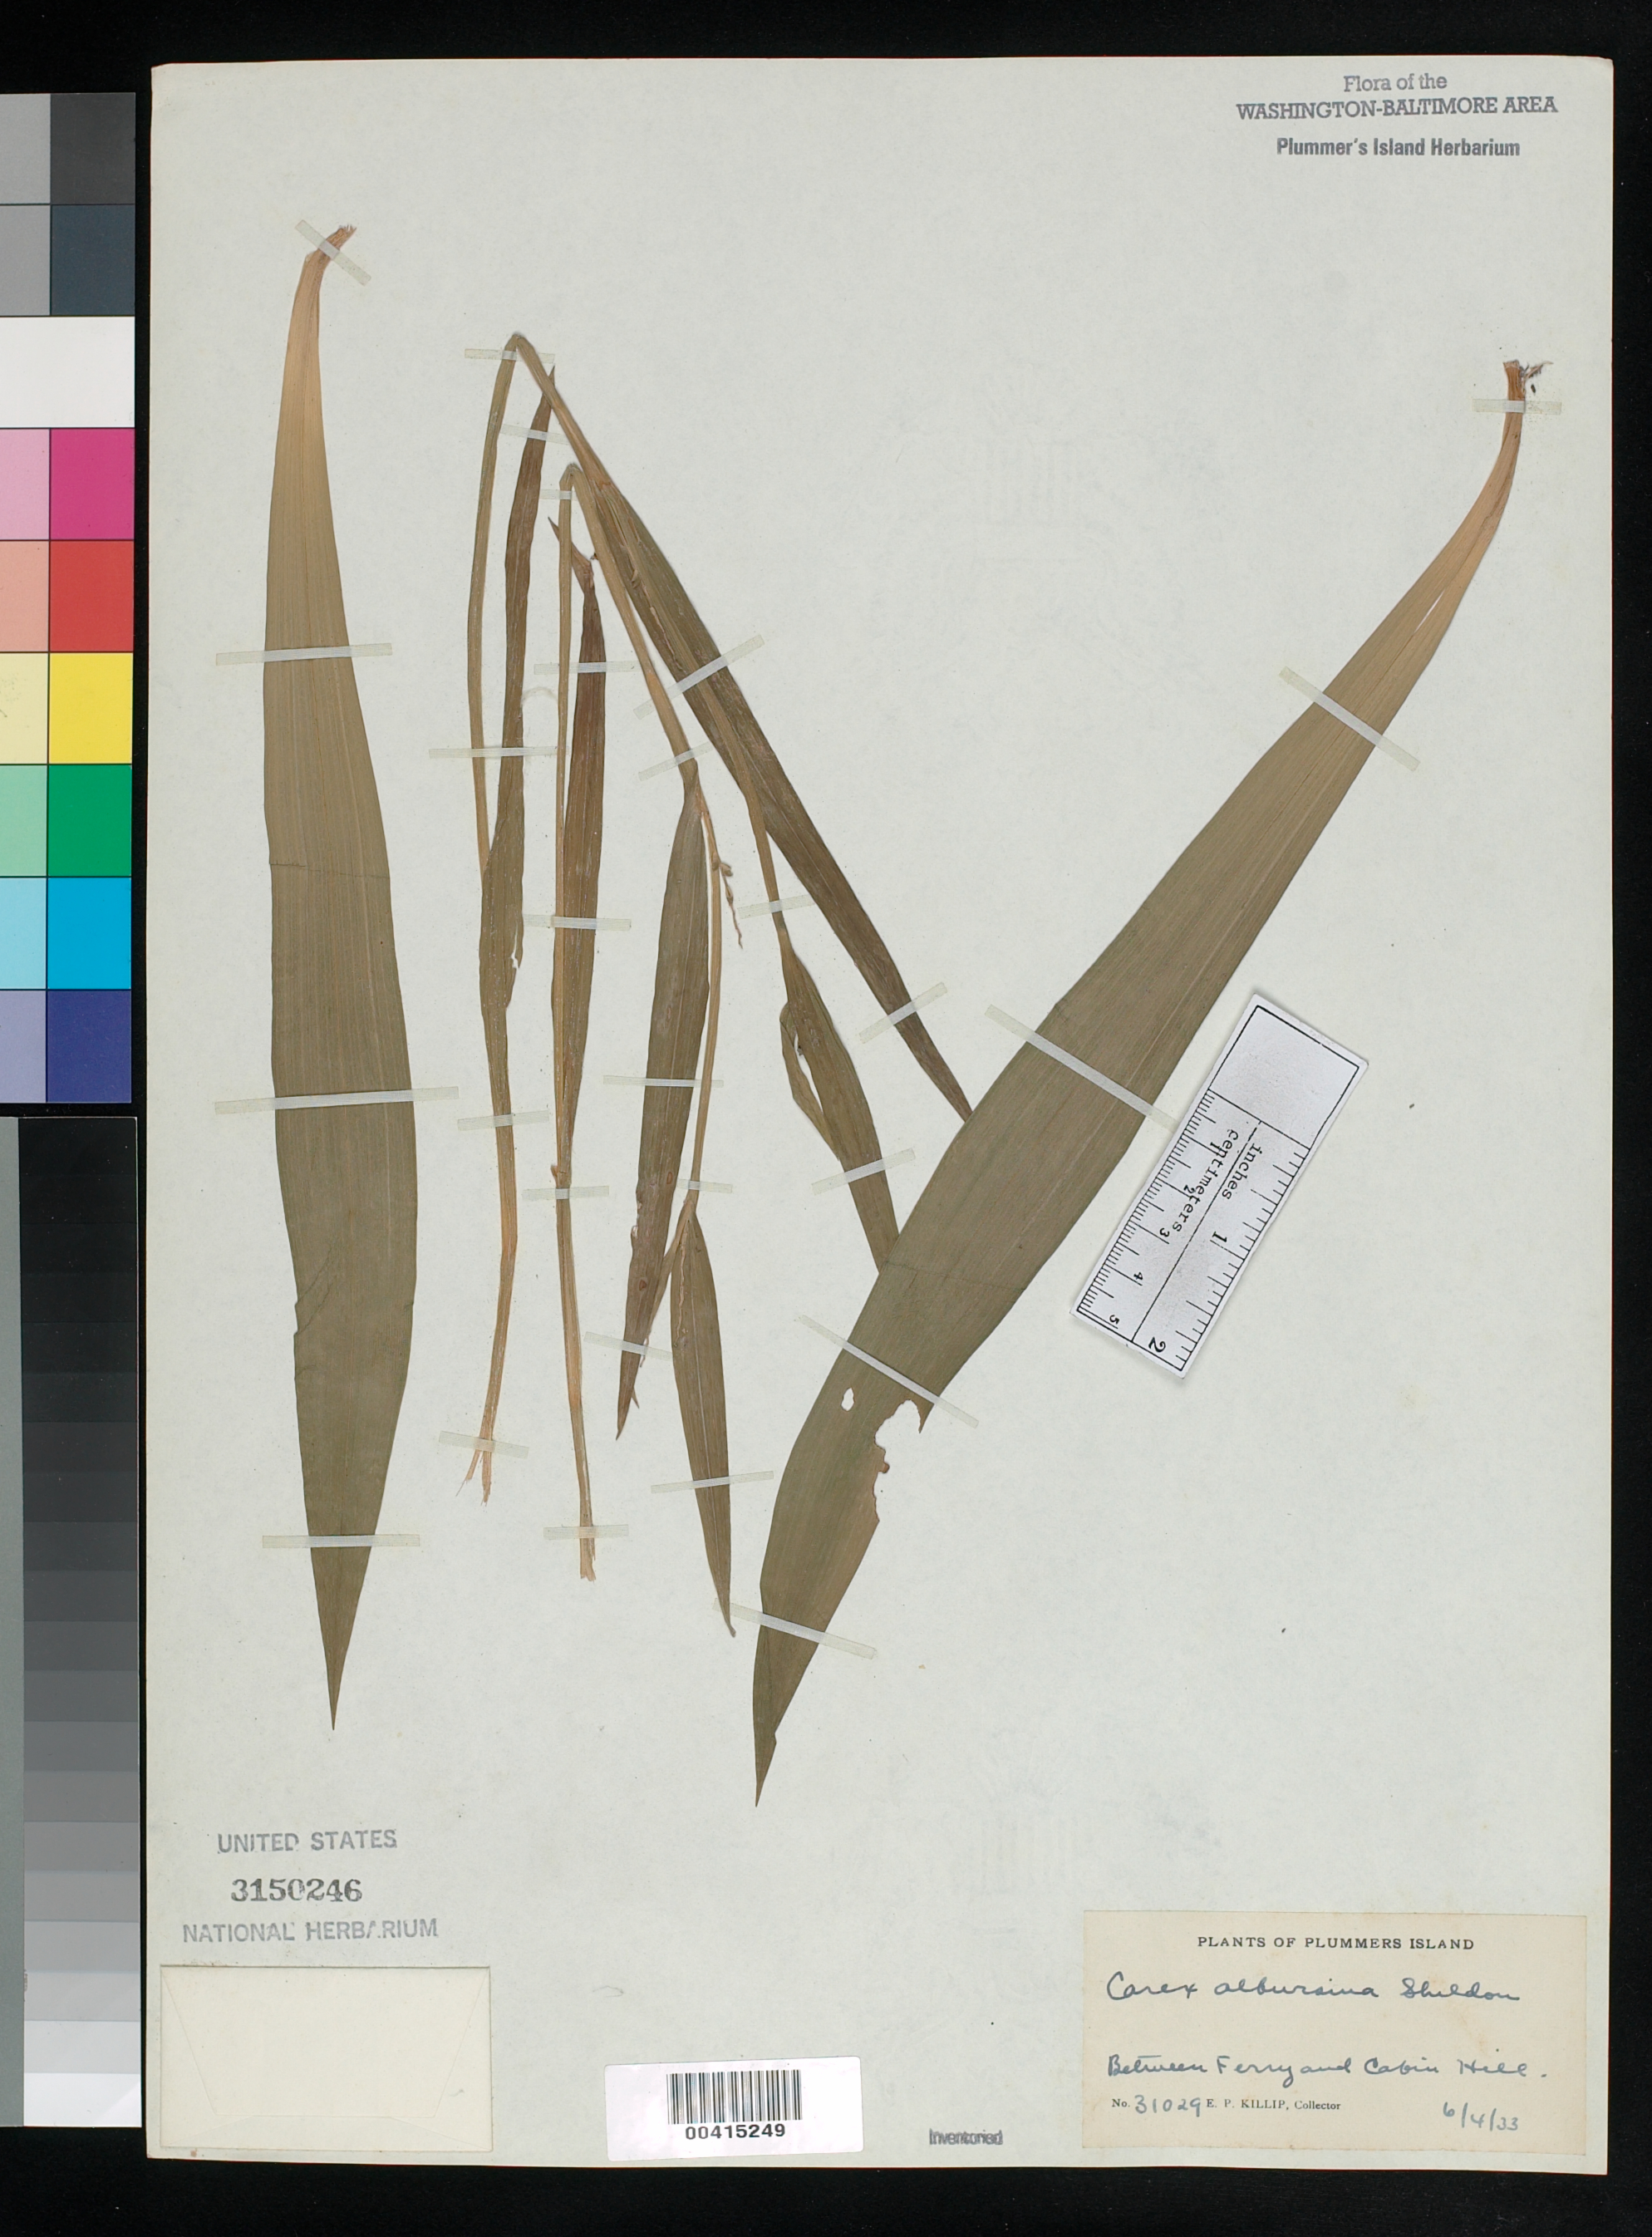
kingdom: Plantae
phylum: Tracheophyta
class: Liliopsida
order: Poales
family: Cyperaceae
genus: Carex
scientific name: Carex albursina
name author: E. Sheld.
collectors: E. P. Killip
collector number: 31029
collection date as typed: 04 Jun 1933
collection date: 1933-06-04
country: United States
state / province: Maryland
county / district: Montgomery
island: Plummers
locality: Plummer's Island Plummers Island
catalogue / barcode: US 3150246